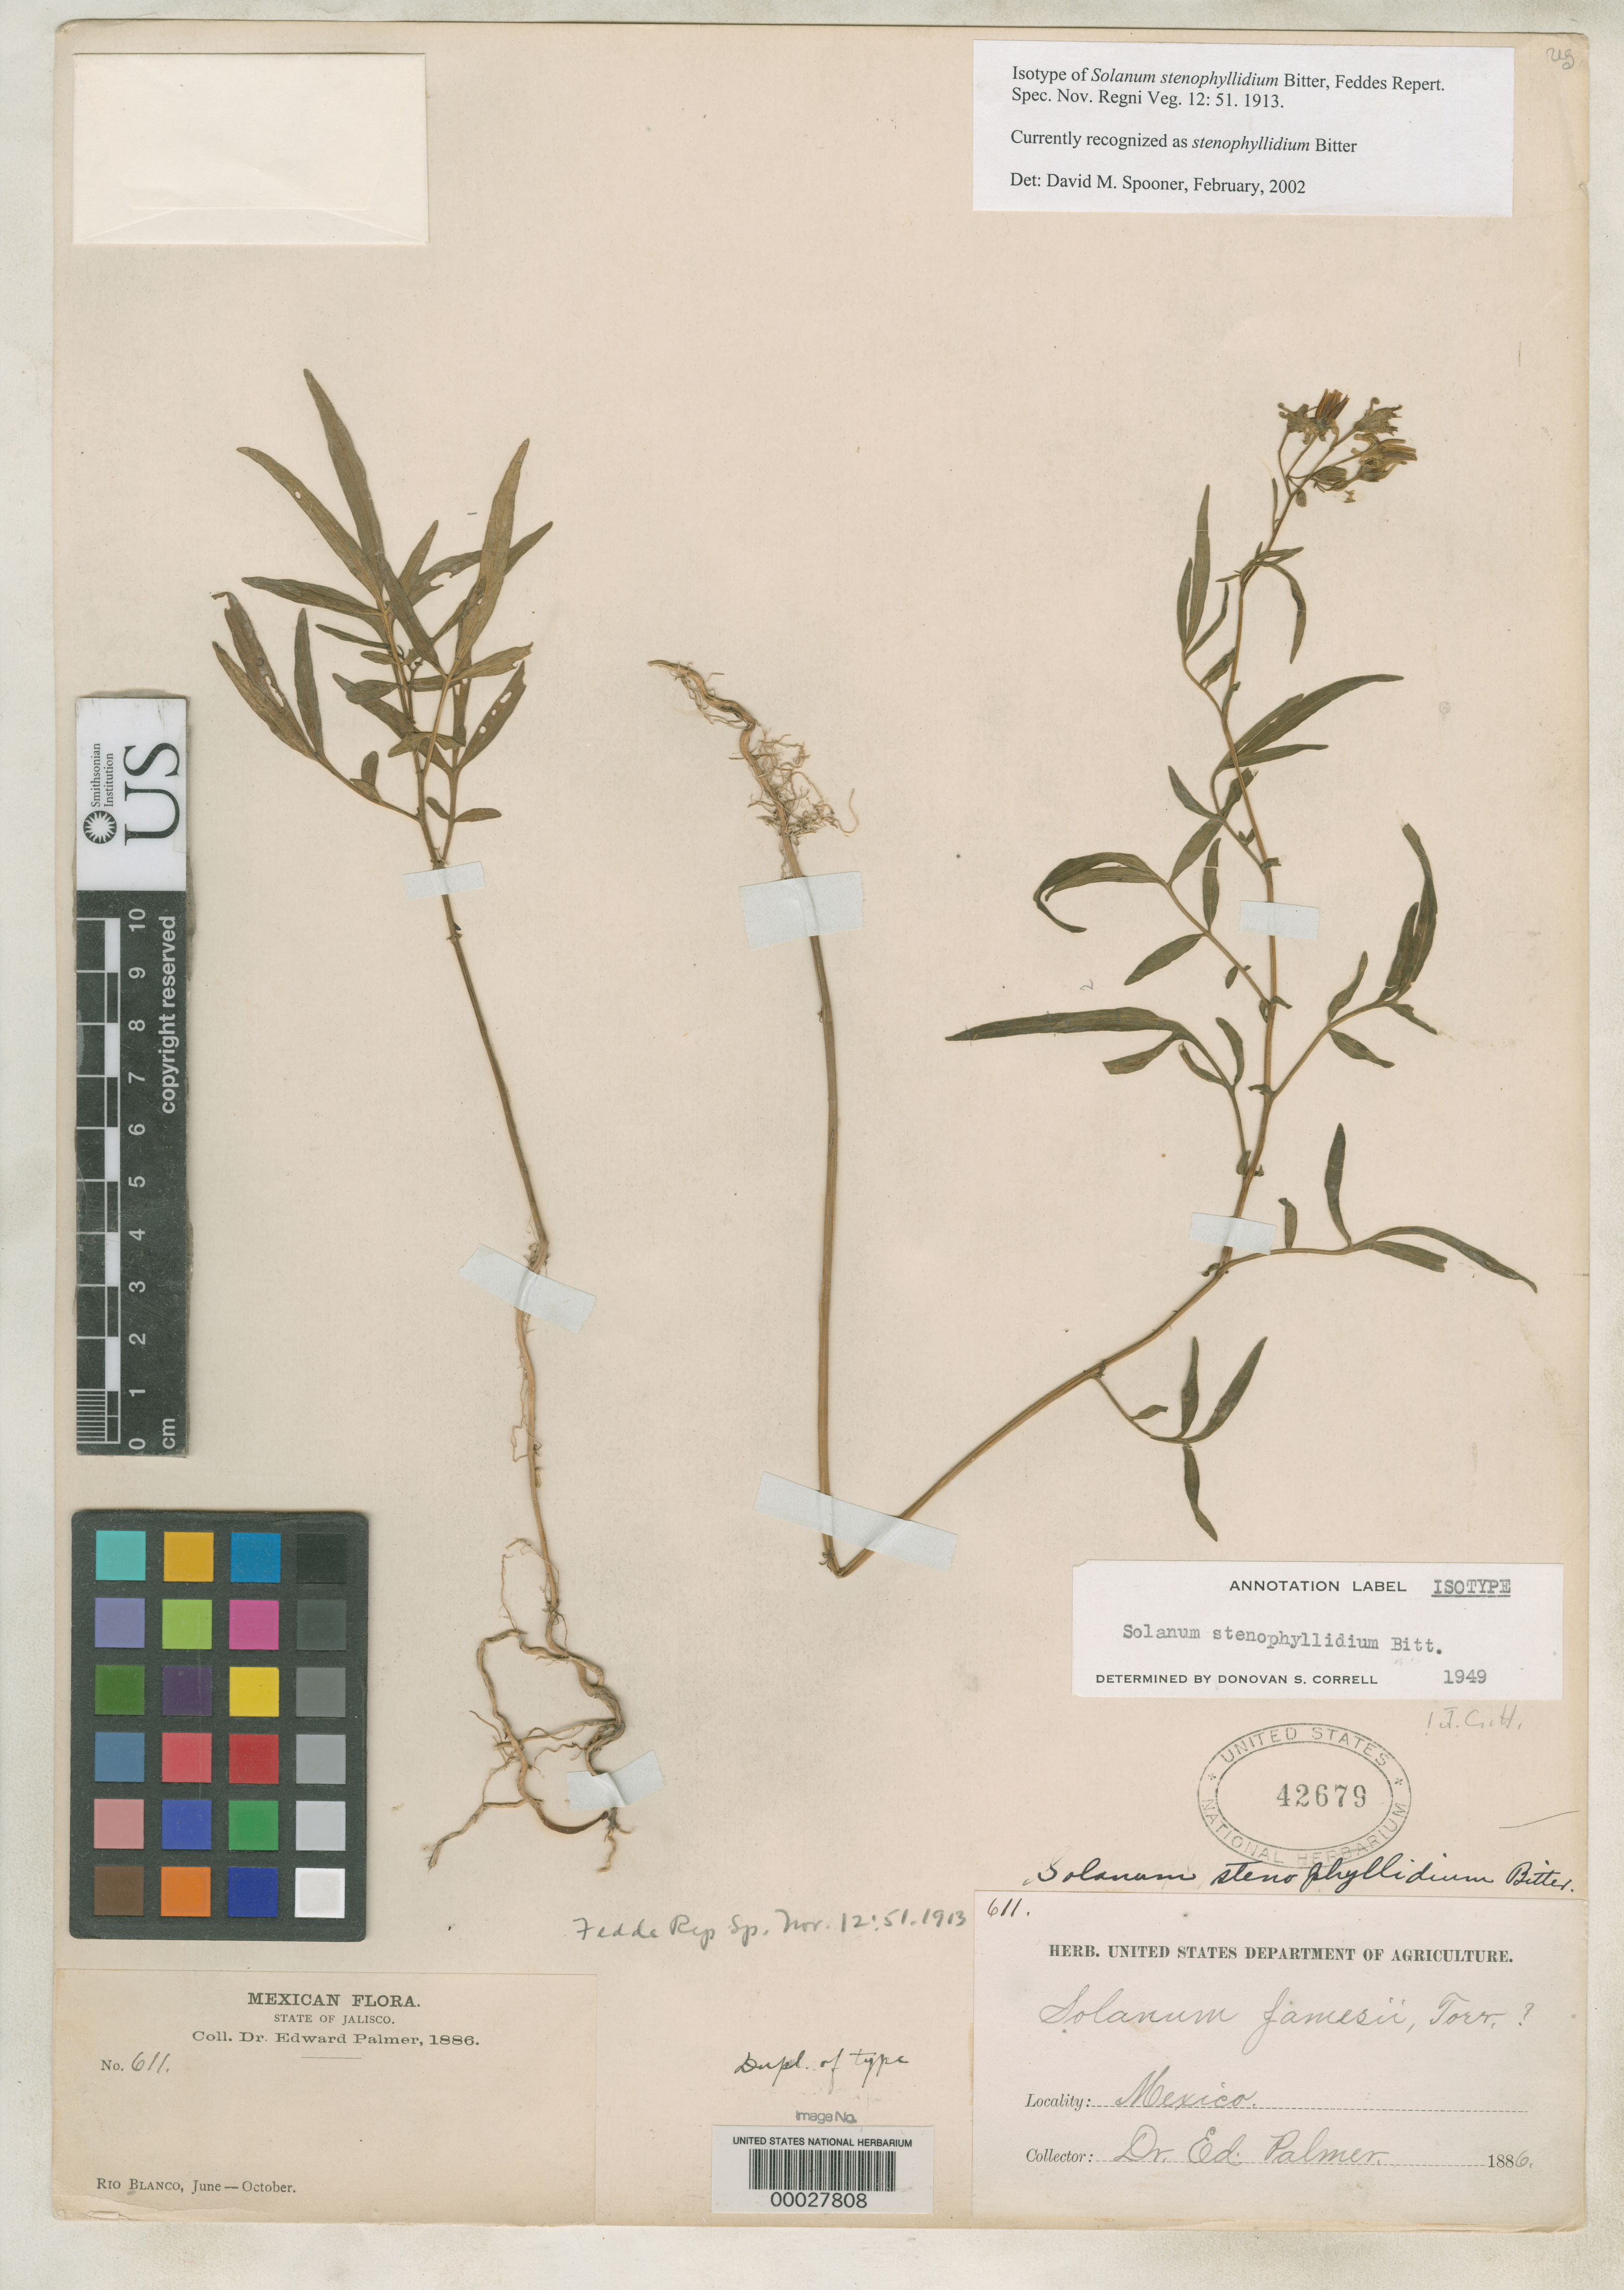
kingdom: Plantae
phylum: Tracheophyta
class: Magnoliopsida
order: Solanales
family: Solanaceae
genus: Solanum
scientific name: Solanum stenophyllidium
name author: Bitter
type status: Isotype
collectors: E. Palmer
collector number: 611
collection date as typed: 1886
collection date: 1886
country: Mexico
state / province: Jalisco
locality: Rio Blanco.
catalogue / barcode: US 42679